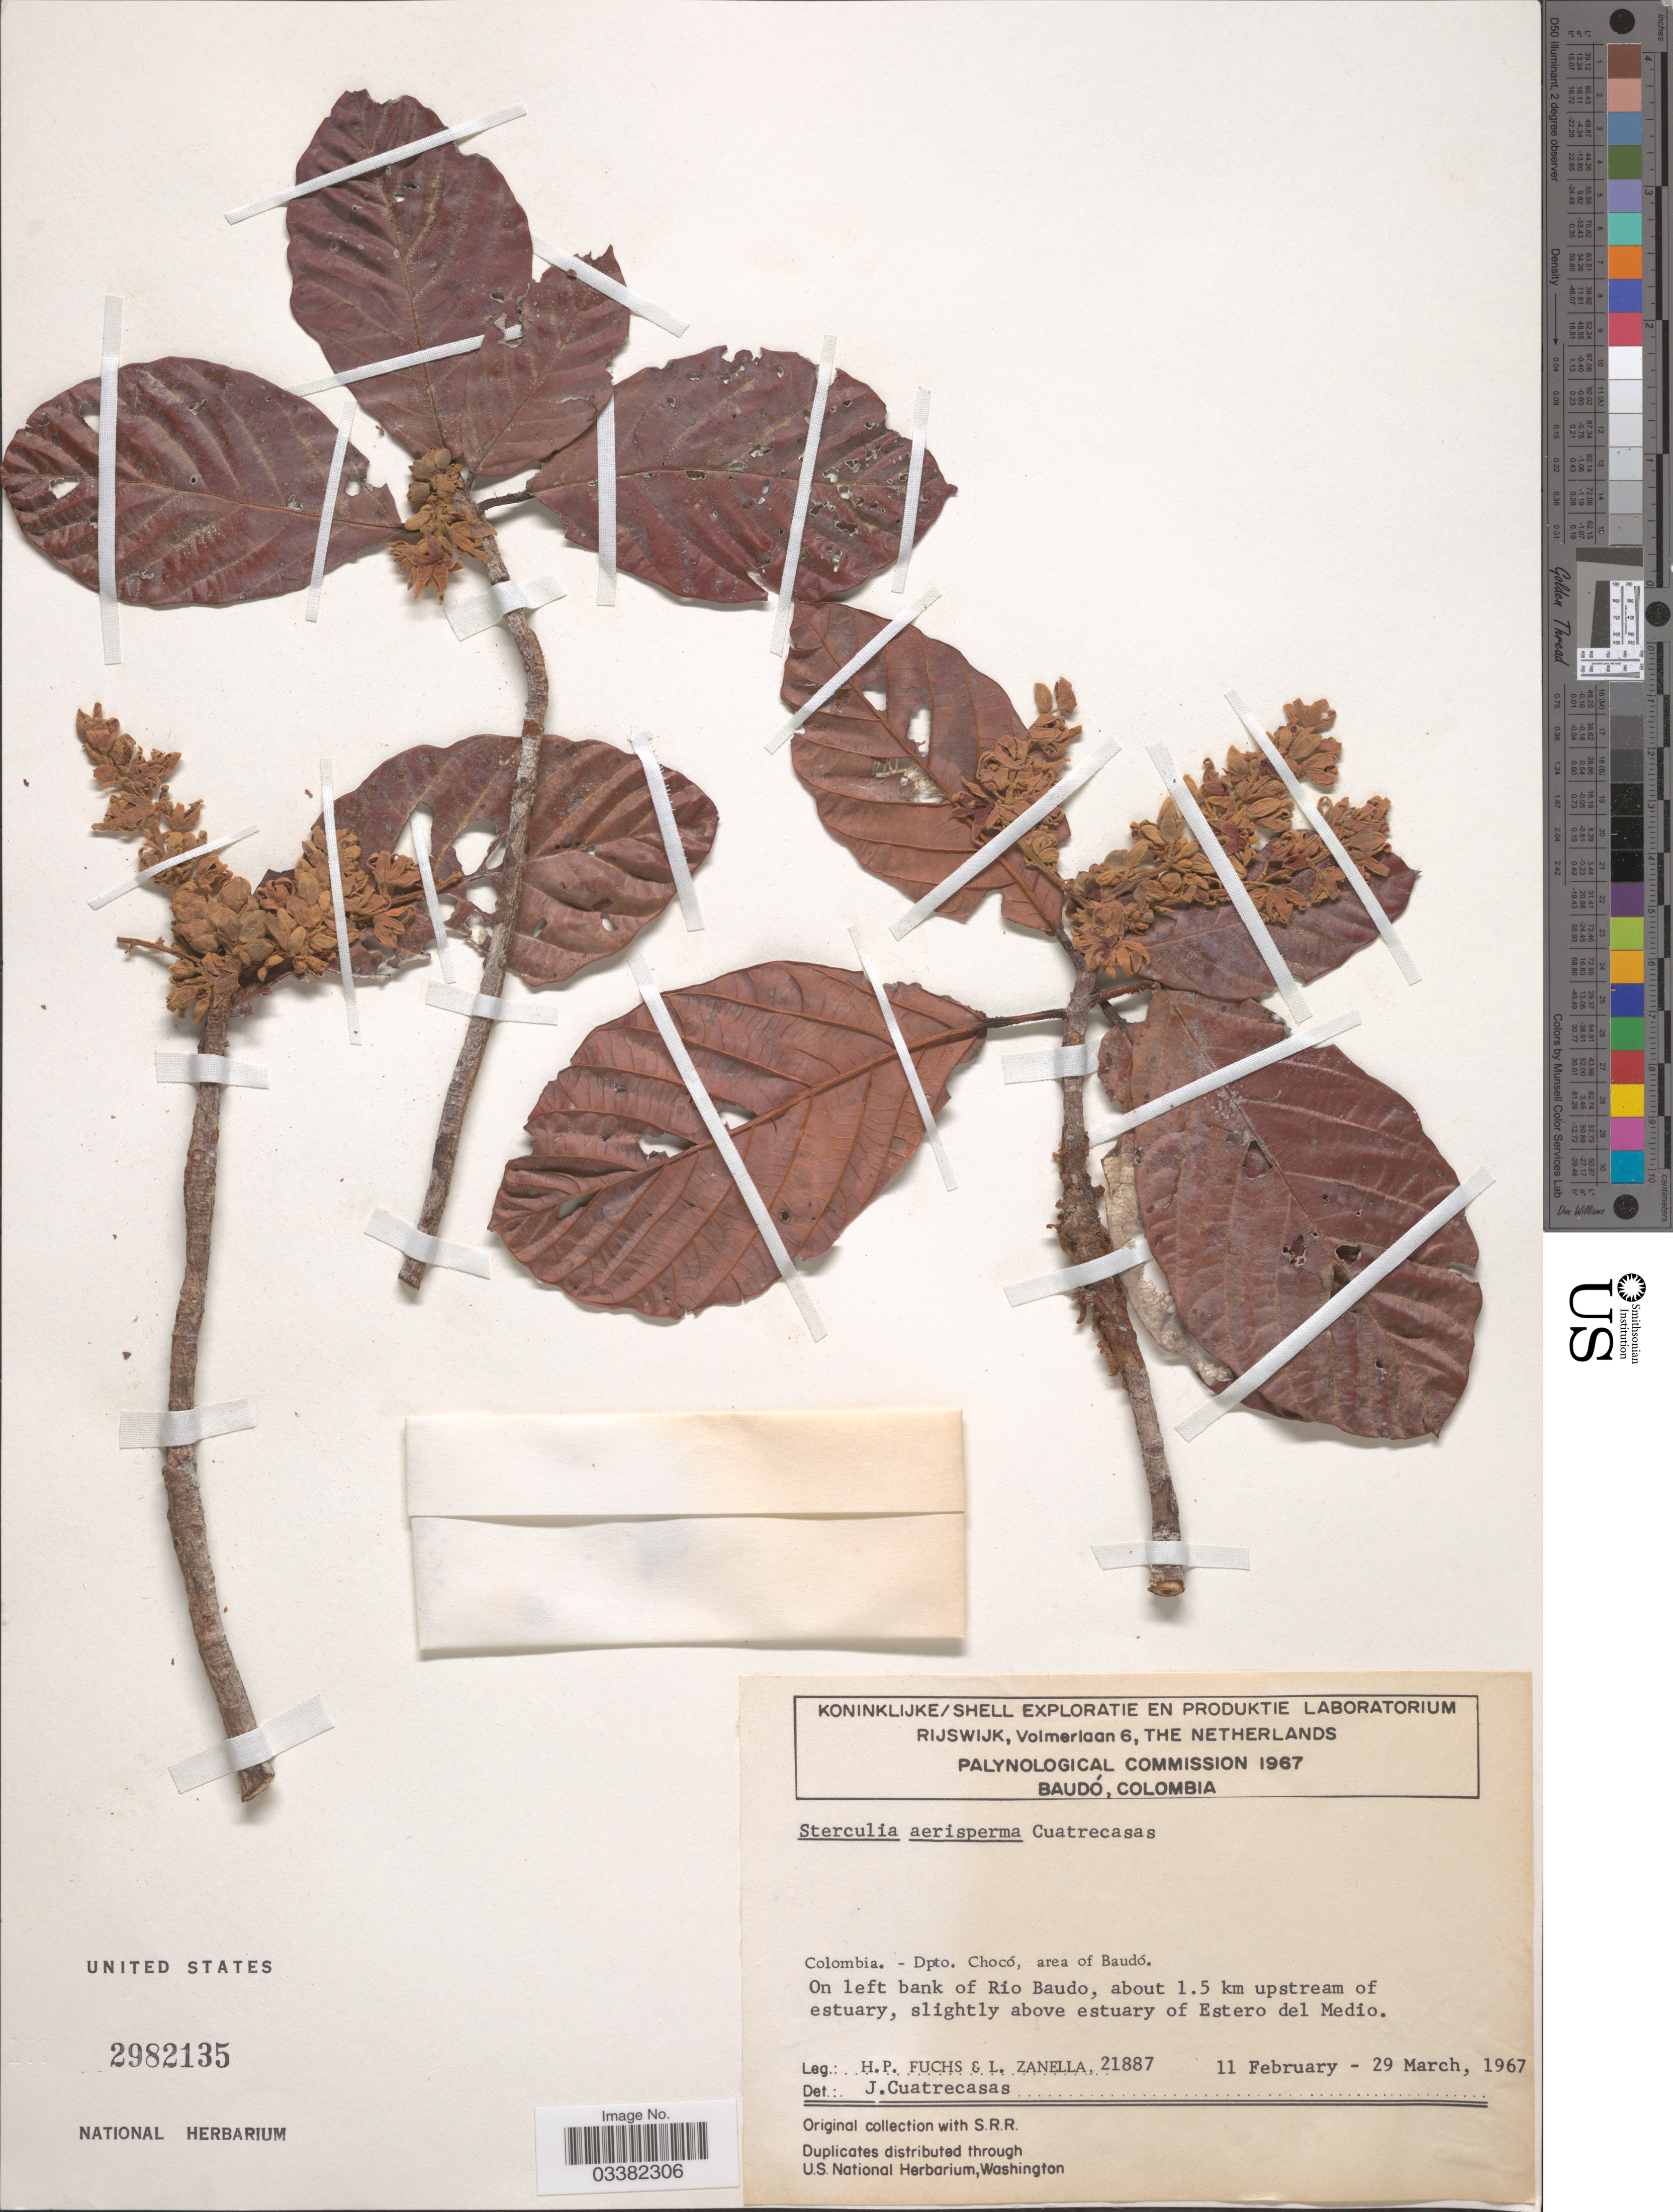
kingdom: Plantae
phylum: Tracheophyta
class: Magnoliopsida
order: Malvales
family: Malvaceae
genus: Sterculia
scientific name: Sterculia aerisperma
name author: Cuatrec.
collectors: H. P. Fuchs & L. Zanella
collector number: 21887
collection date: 1967-02-11/1967-03-29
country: Colombia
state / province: Chocó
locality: Dpto. Chocó, area of Baudó. On the left bank of Rio Baudo, about 1.5 km upstream of estuary, slightly above estuary of Estero del Medio.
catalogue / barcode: US 2982135